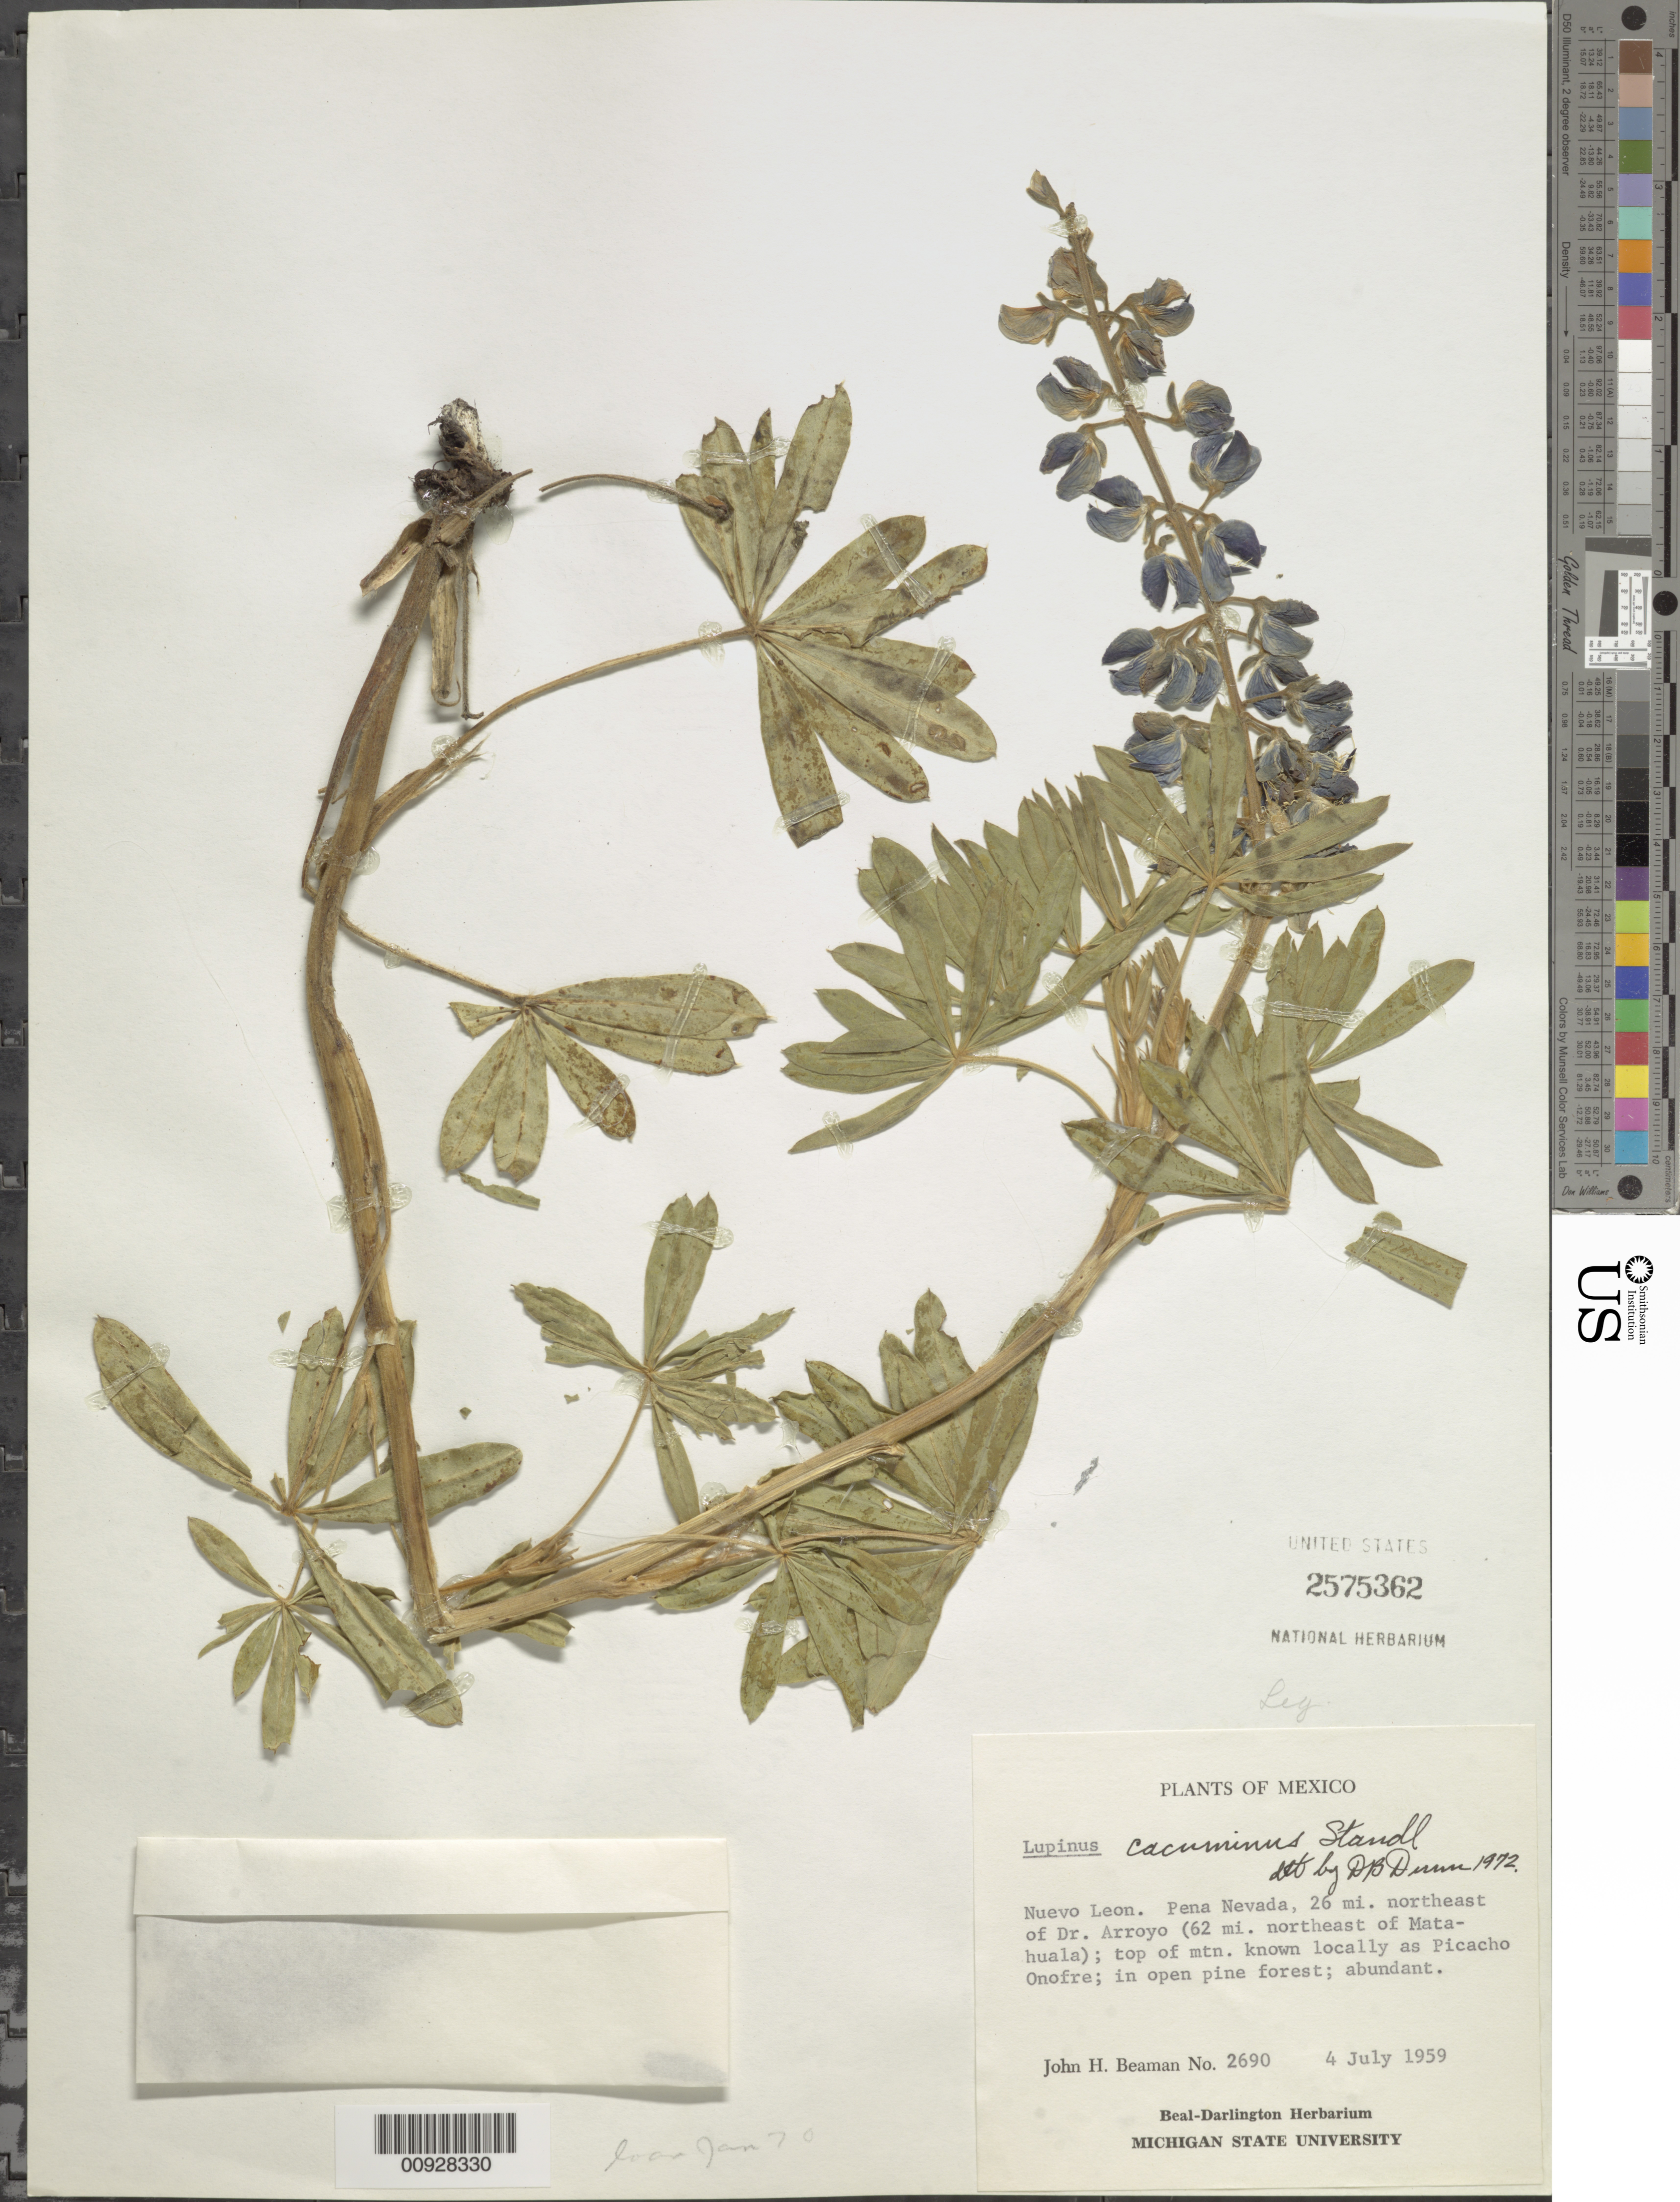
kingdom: Plantae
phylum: Tracheophyta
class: Magnoliopsida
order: Fabales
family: Fabaceae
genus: Lupinus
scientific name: Lupinus cacuminis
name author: Standl.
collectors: J. H. Beaman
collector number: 2690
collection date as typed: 04 Jul 1959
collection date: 1959-07-04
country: Mexico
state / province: Nuevo León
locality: Nuevo León: Peña Nevada, 26 mi. northeast of Dr. Arroyo (62 mi. northeast of Matahuala). Top of mountain known locally as Picacho Onofre.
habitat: Top of mountain; in open pine forest.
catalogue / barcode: US 2575362